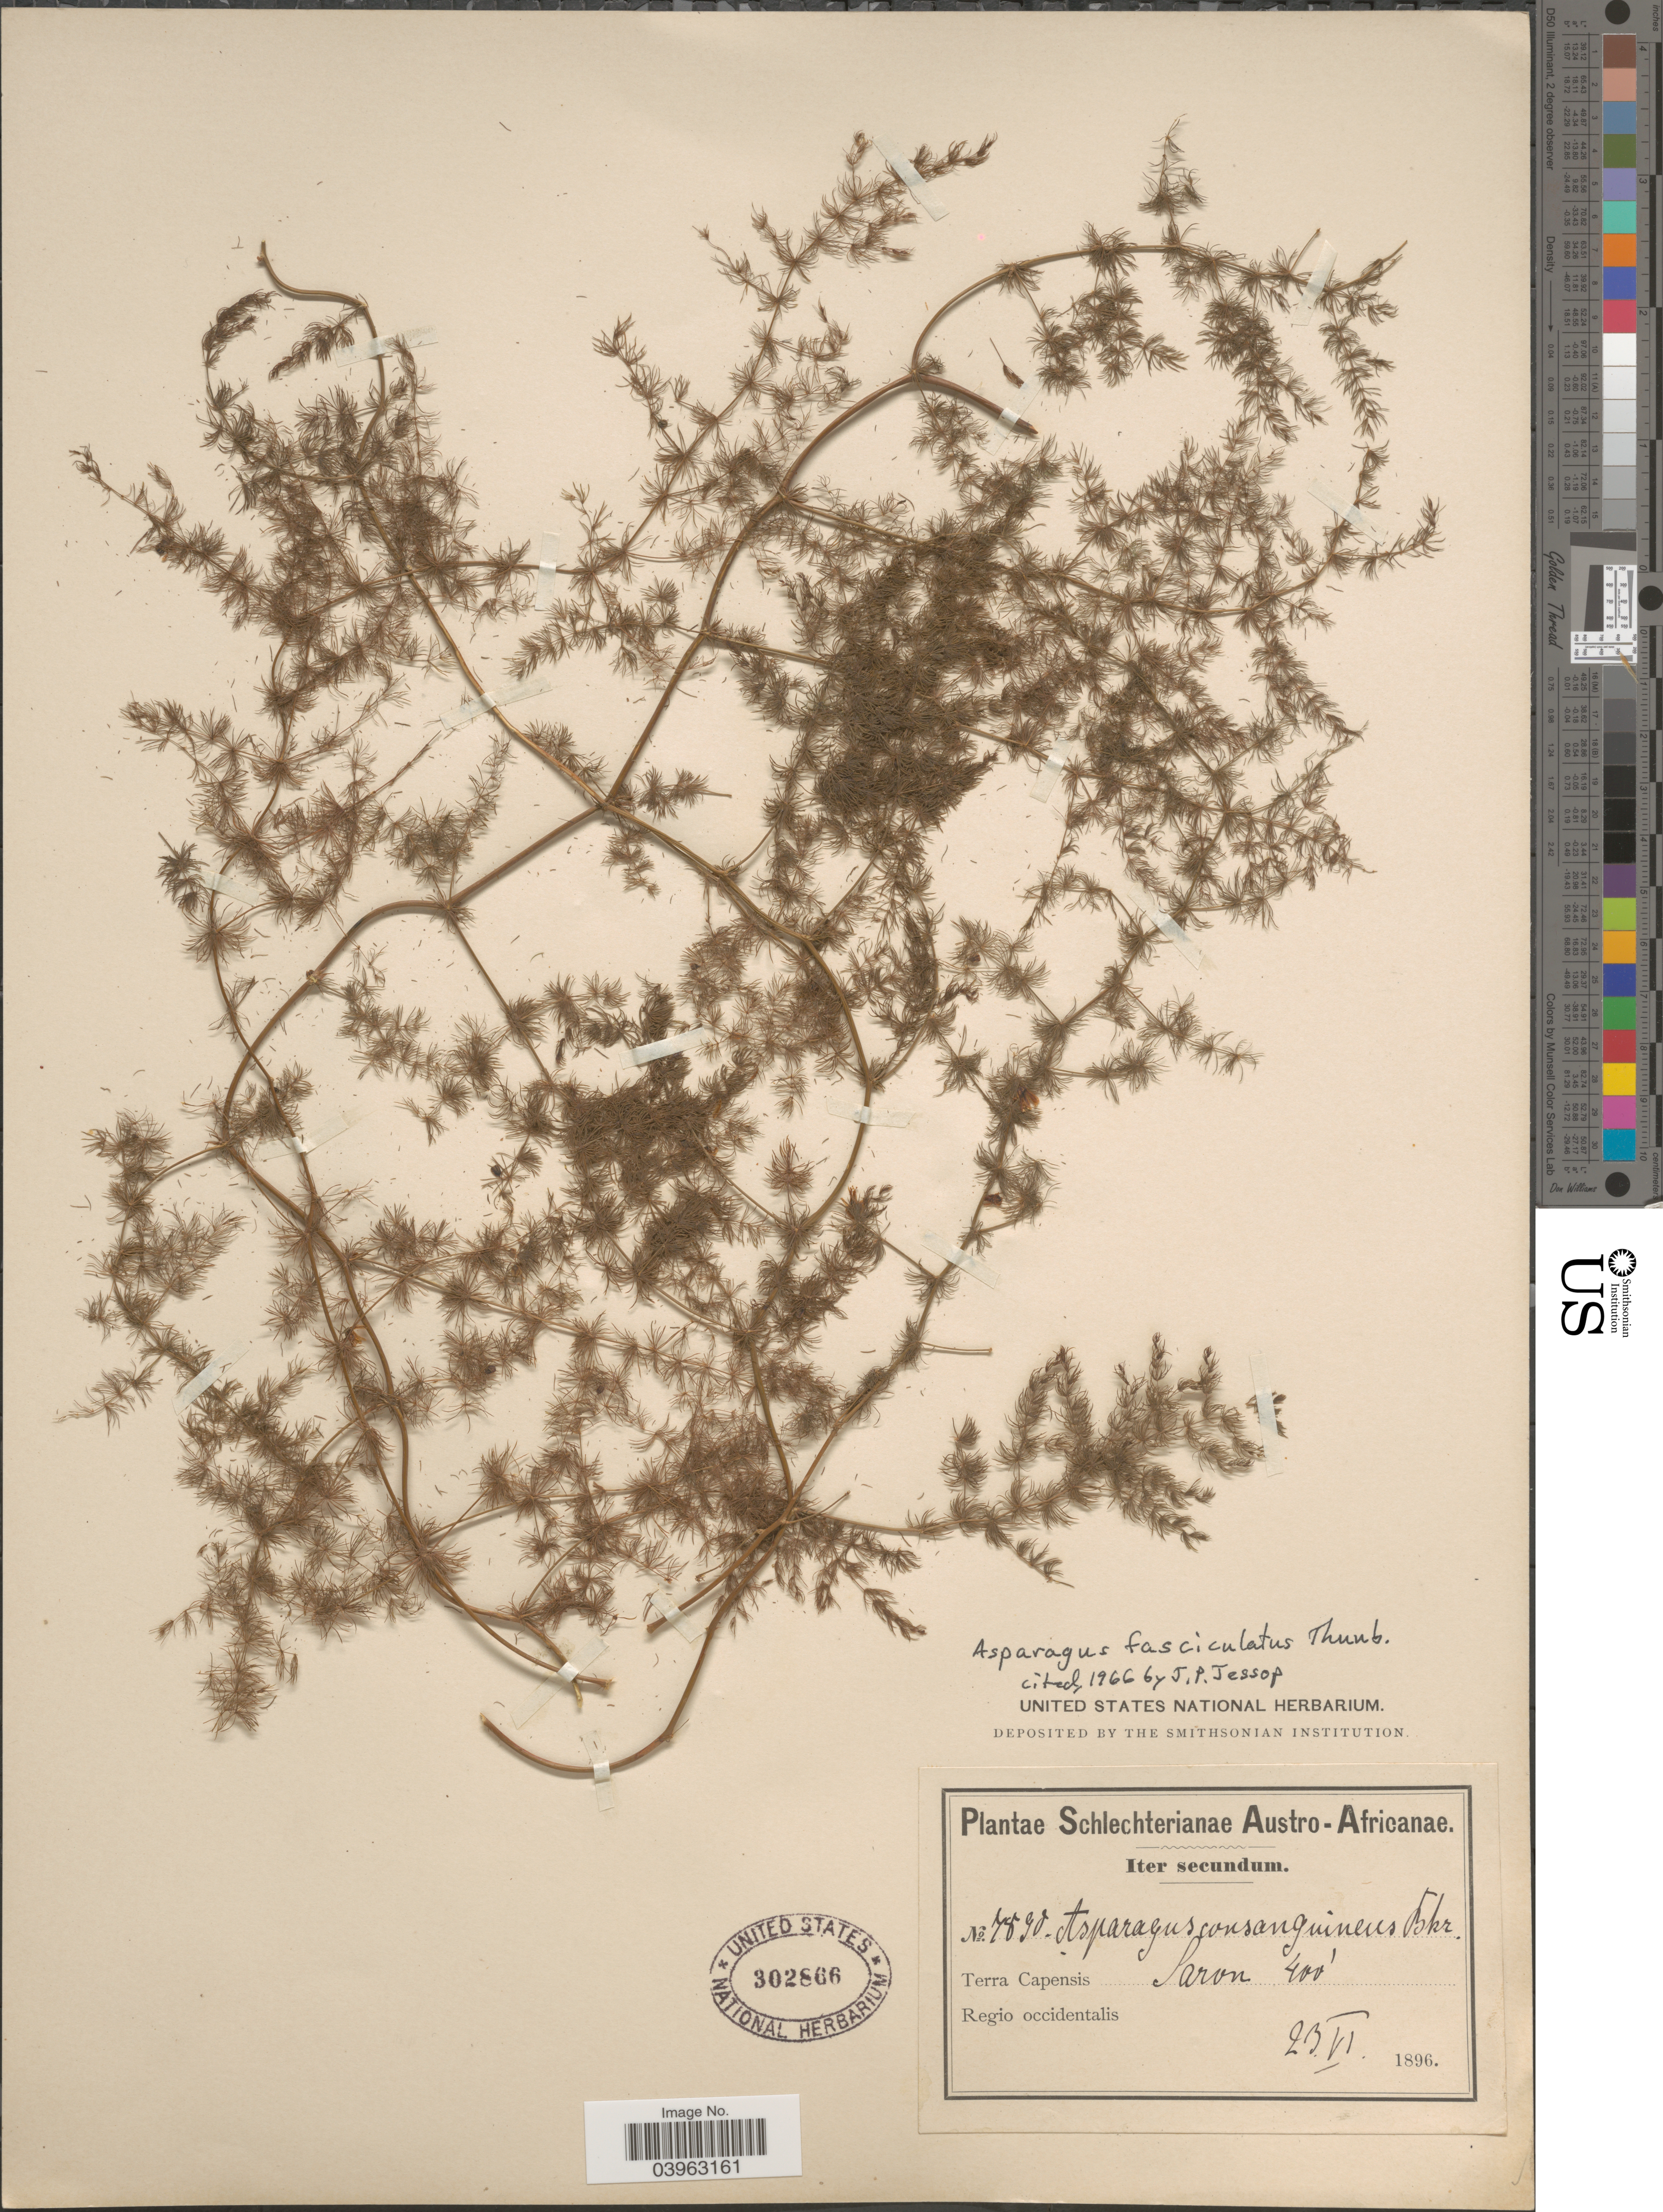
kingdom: Plantae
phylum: Tracheophyta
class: Liliopsida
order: Asparagales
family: Asparagaceae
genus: Asparagus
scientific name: Asparagus fasciculatus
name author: Thunb.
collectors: Schlechter, --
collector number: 7890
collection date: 1896-06-23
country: South Africa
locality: Austro-Africanae. Terra Capensis. Saron. Regio occidentalis.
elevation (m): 122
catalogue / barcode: US 302866